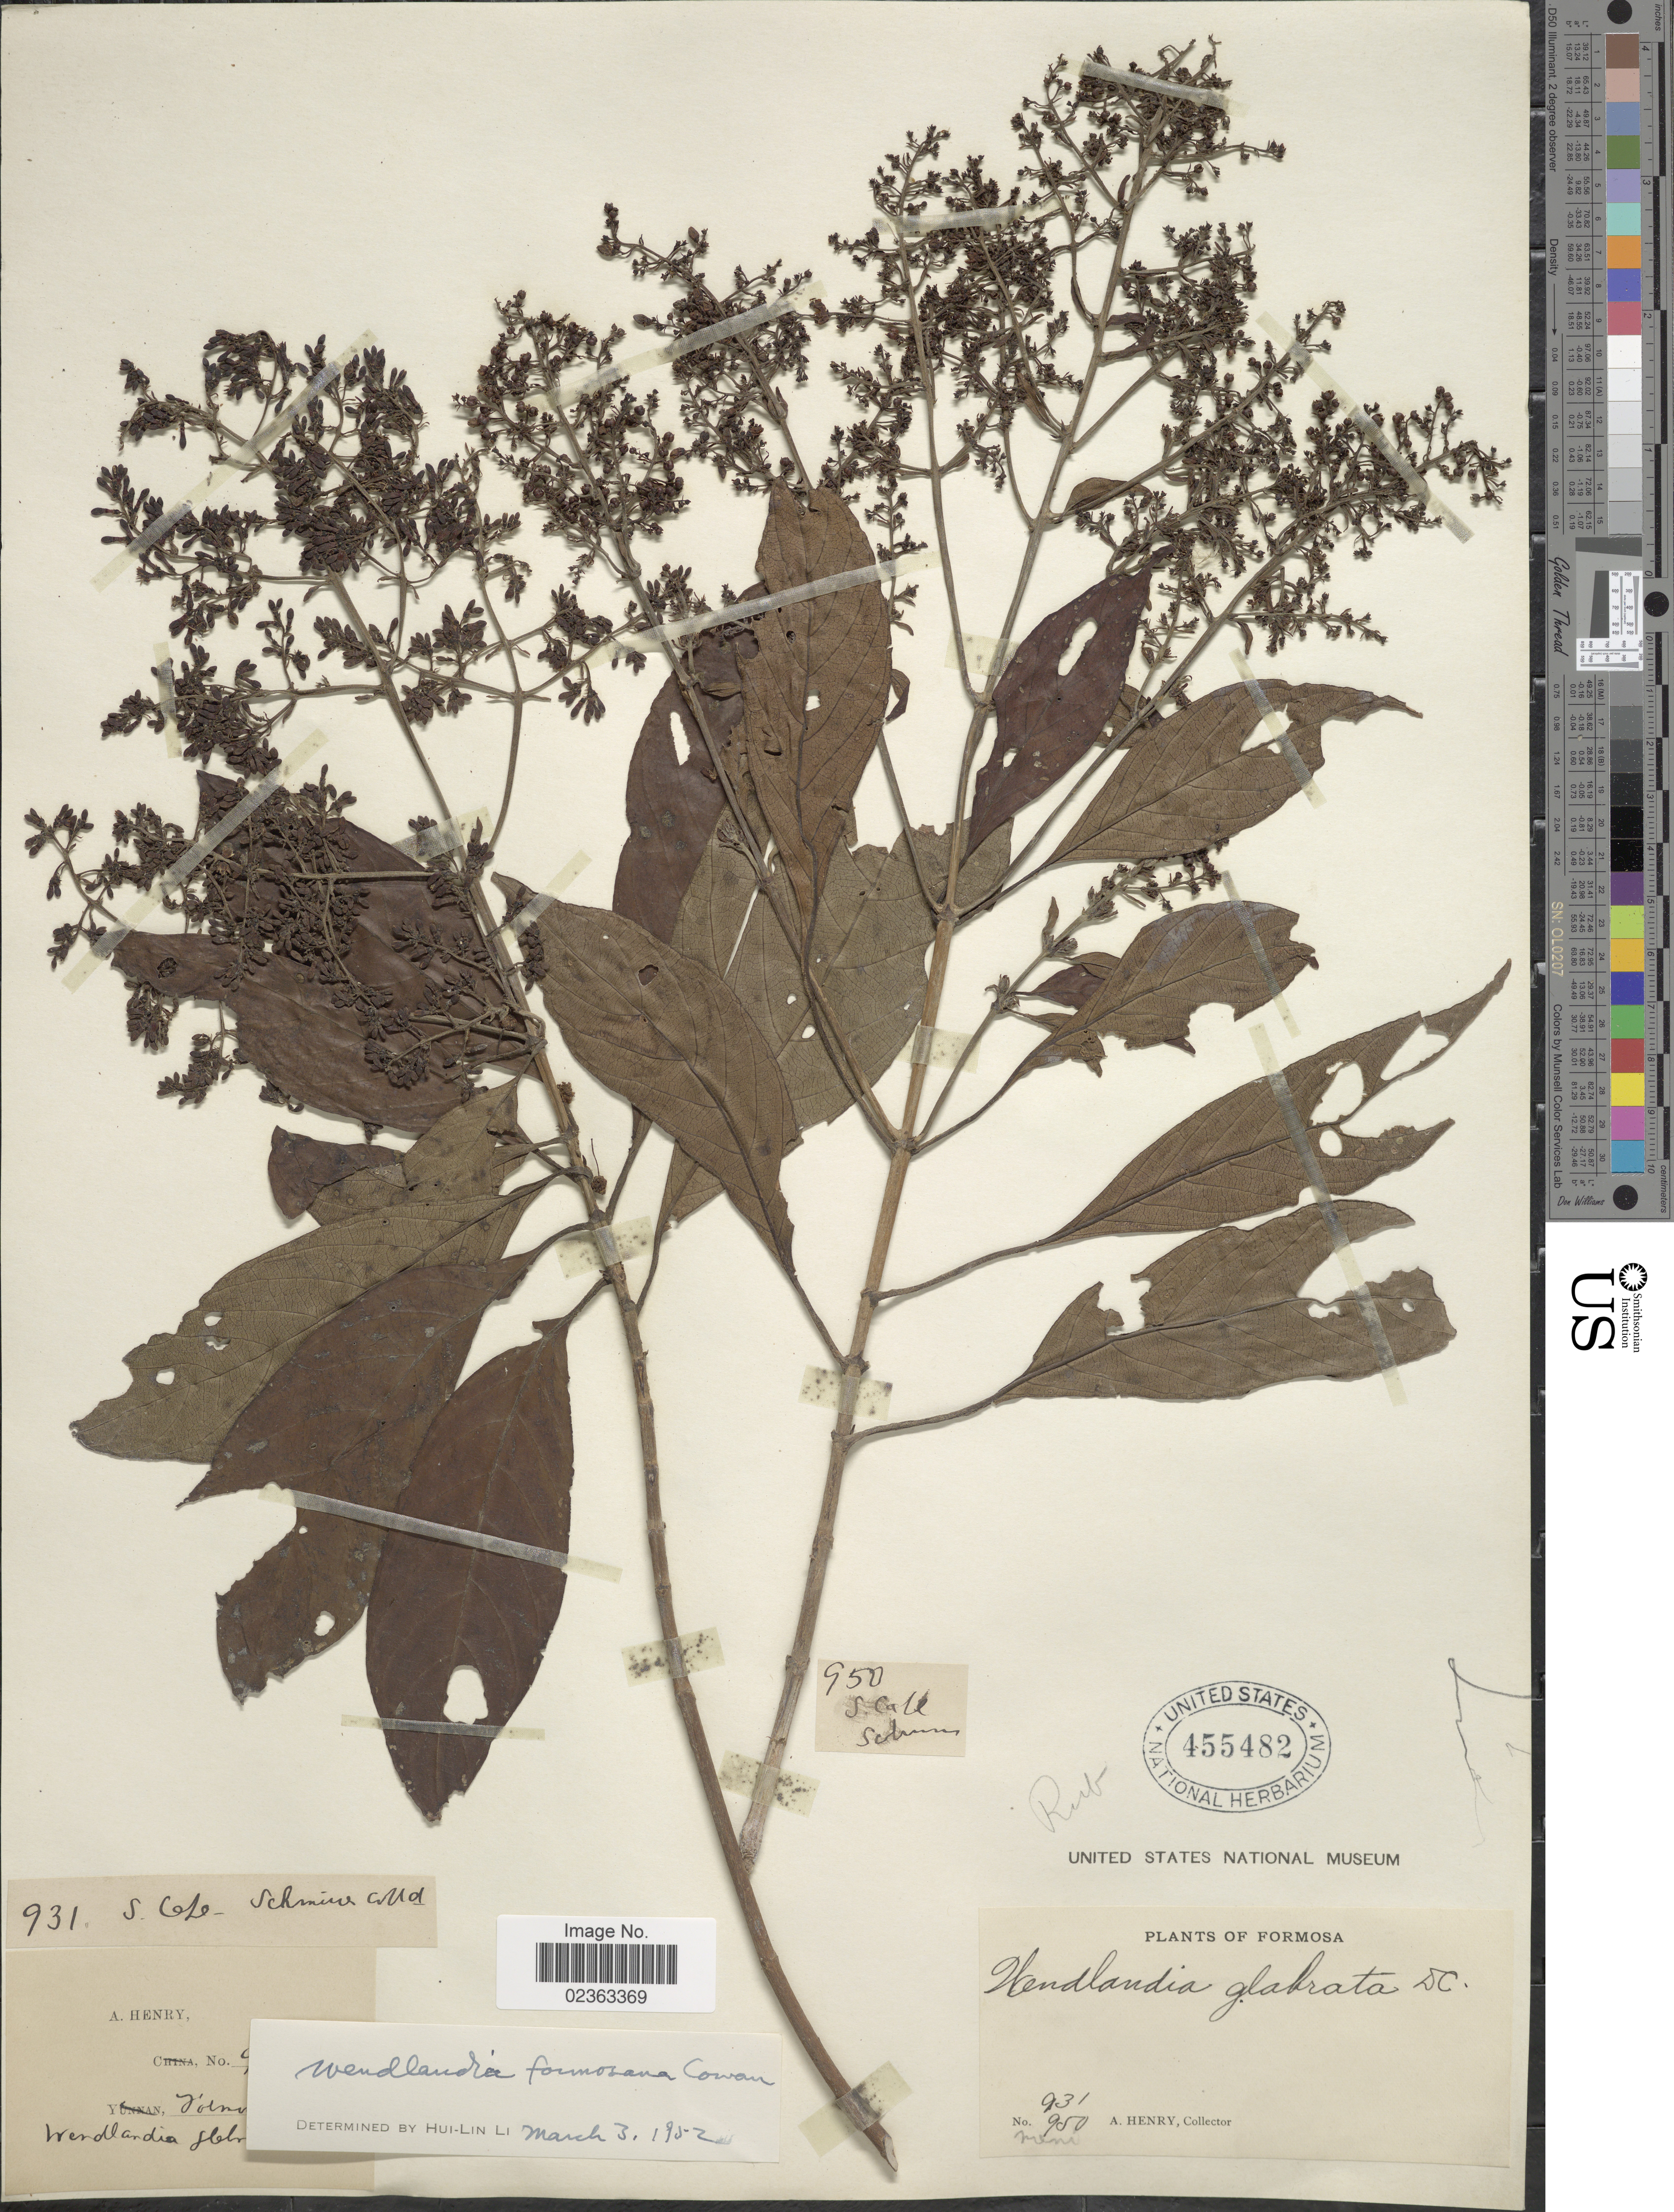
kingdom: Plantae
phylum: Tracheophyta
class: Magnoliopsida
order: Gentianales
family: Rubiaceae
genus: Wendlandia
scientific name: Wendlandia formosana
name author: Cowan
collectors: A. Henry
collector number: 931/950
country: Taiwan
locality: Formosa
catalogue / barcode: US 455482